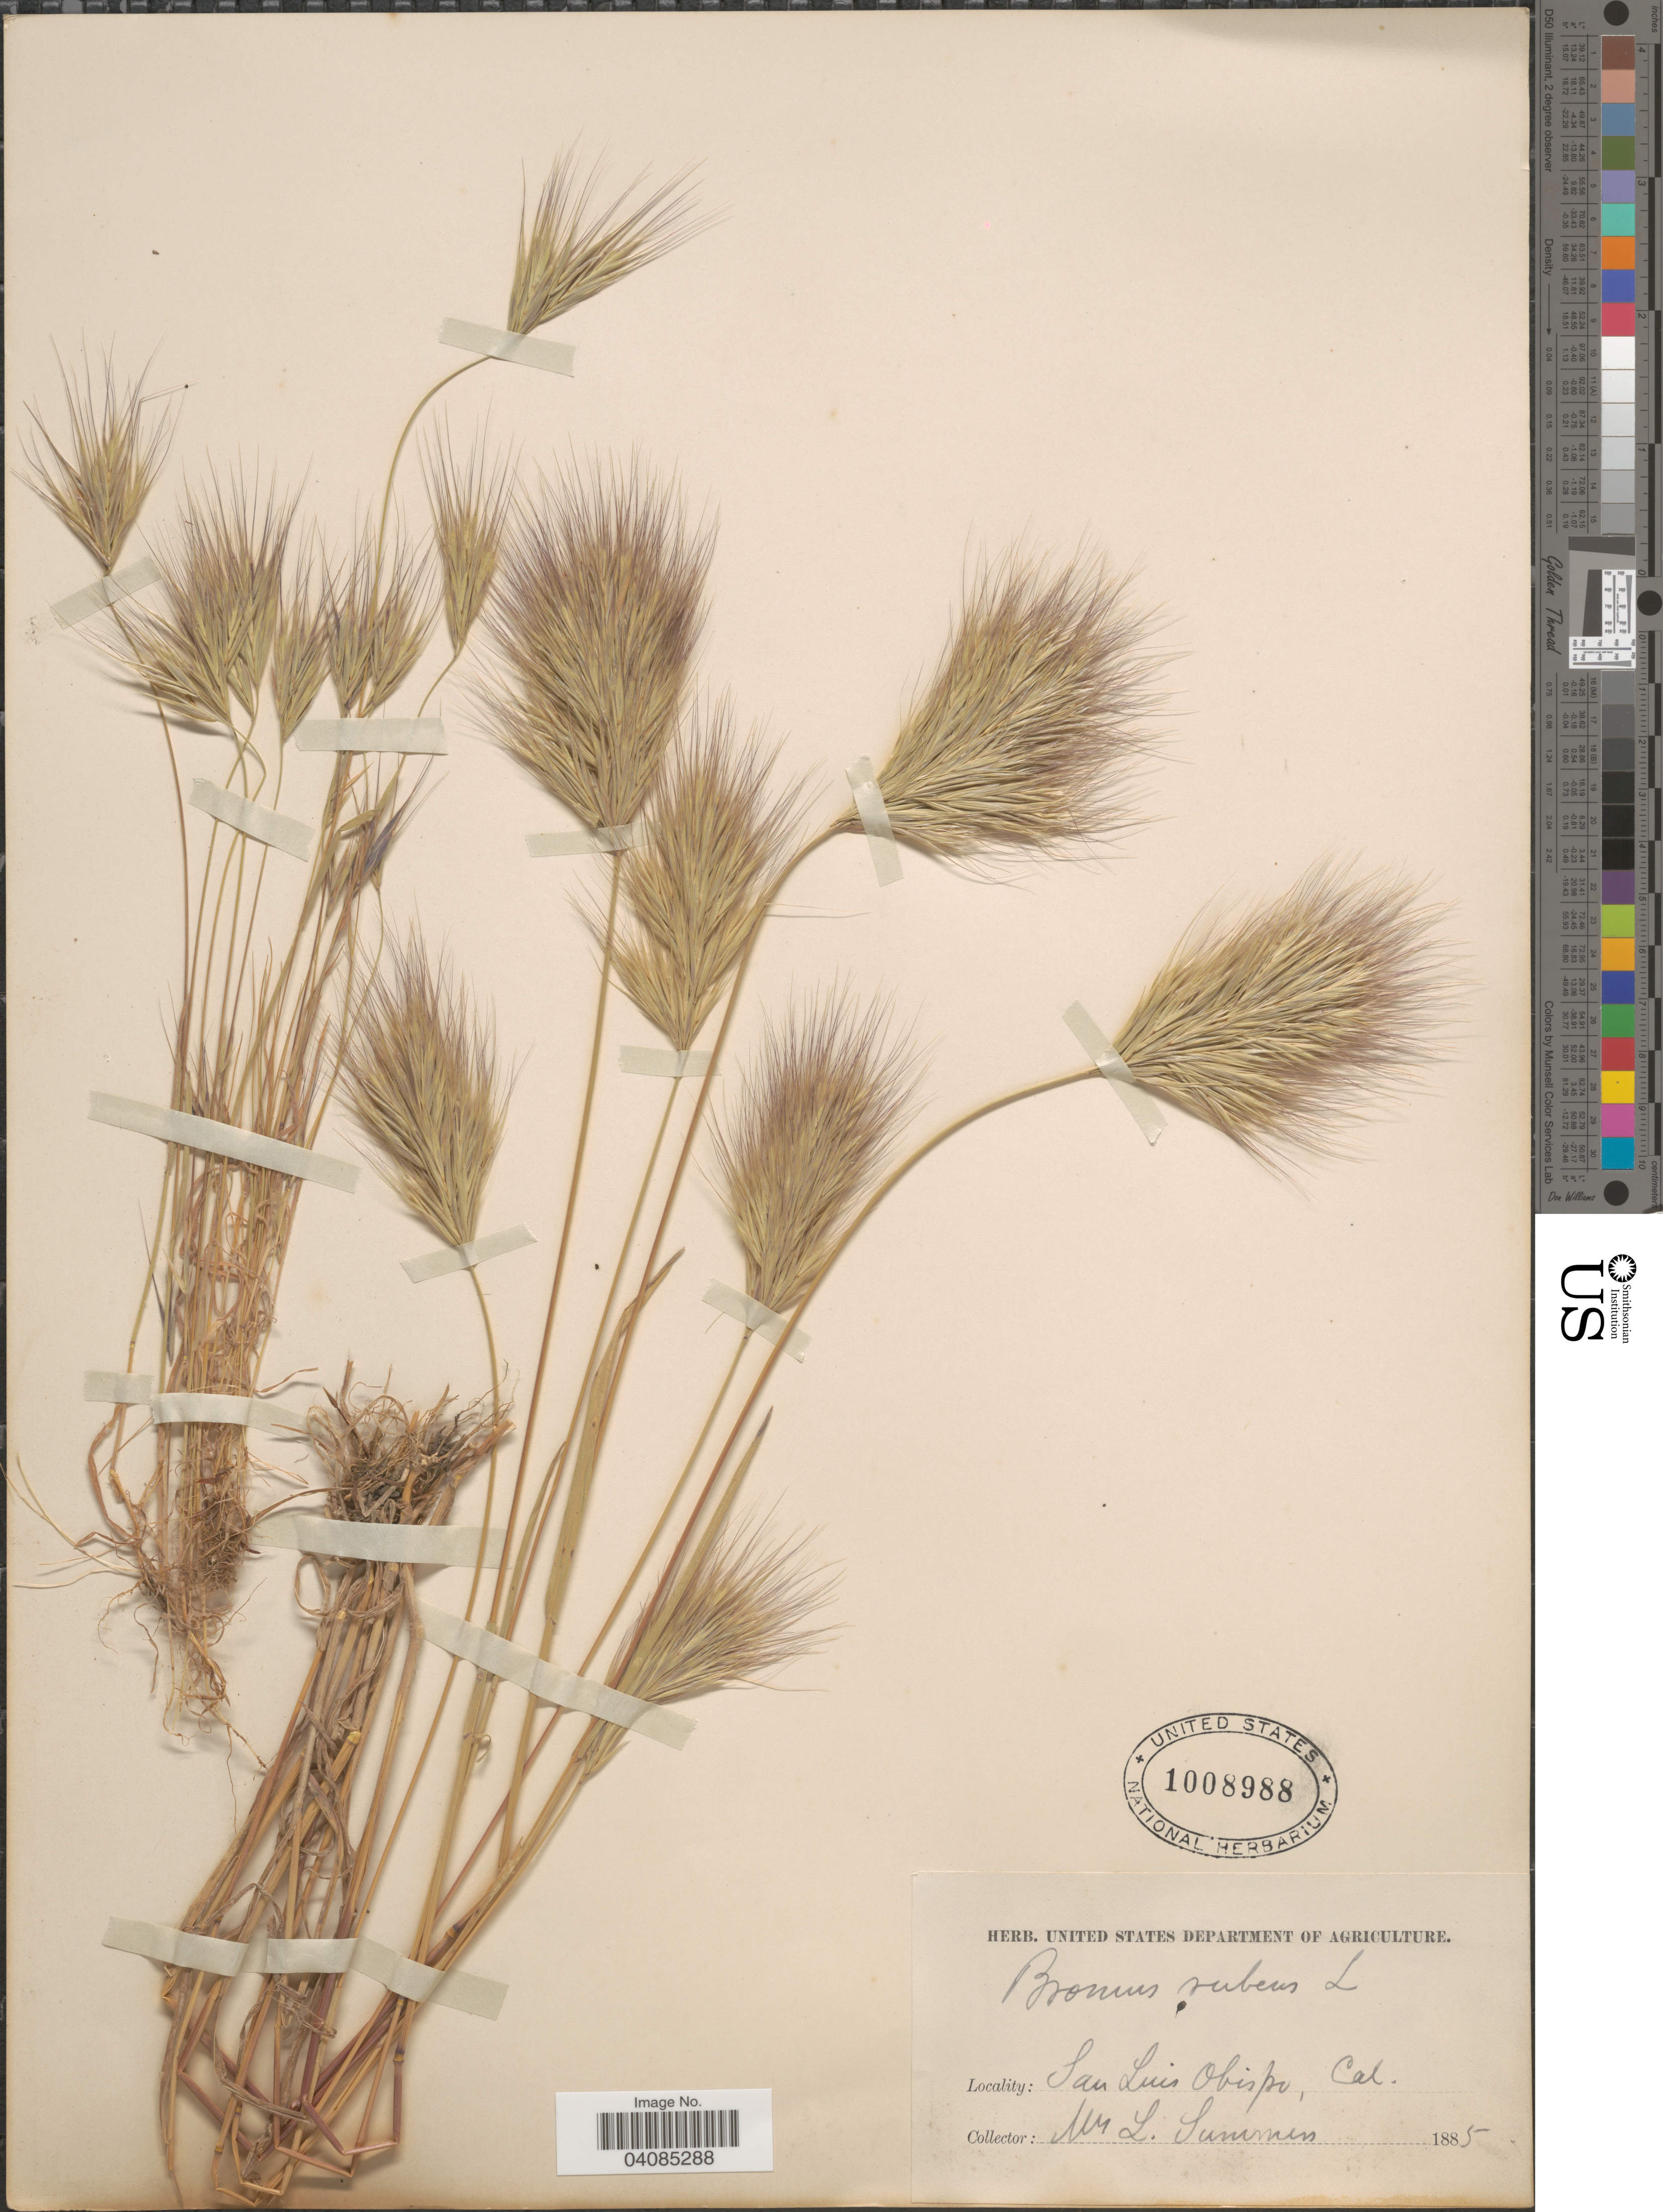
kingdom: Plantae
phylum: Tracheophyta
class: Liliopsida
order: Poales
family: Poaceae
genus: Bromus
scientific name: Bromus rubens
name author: L.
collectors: L. Summers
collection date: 1885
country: United States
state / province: California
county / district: San Luis Obispo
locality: San Luis Obispo.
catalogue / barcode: US 1008988